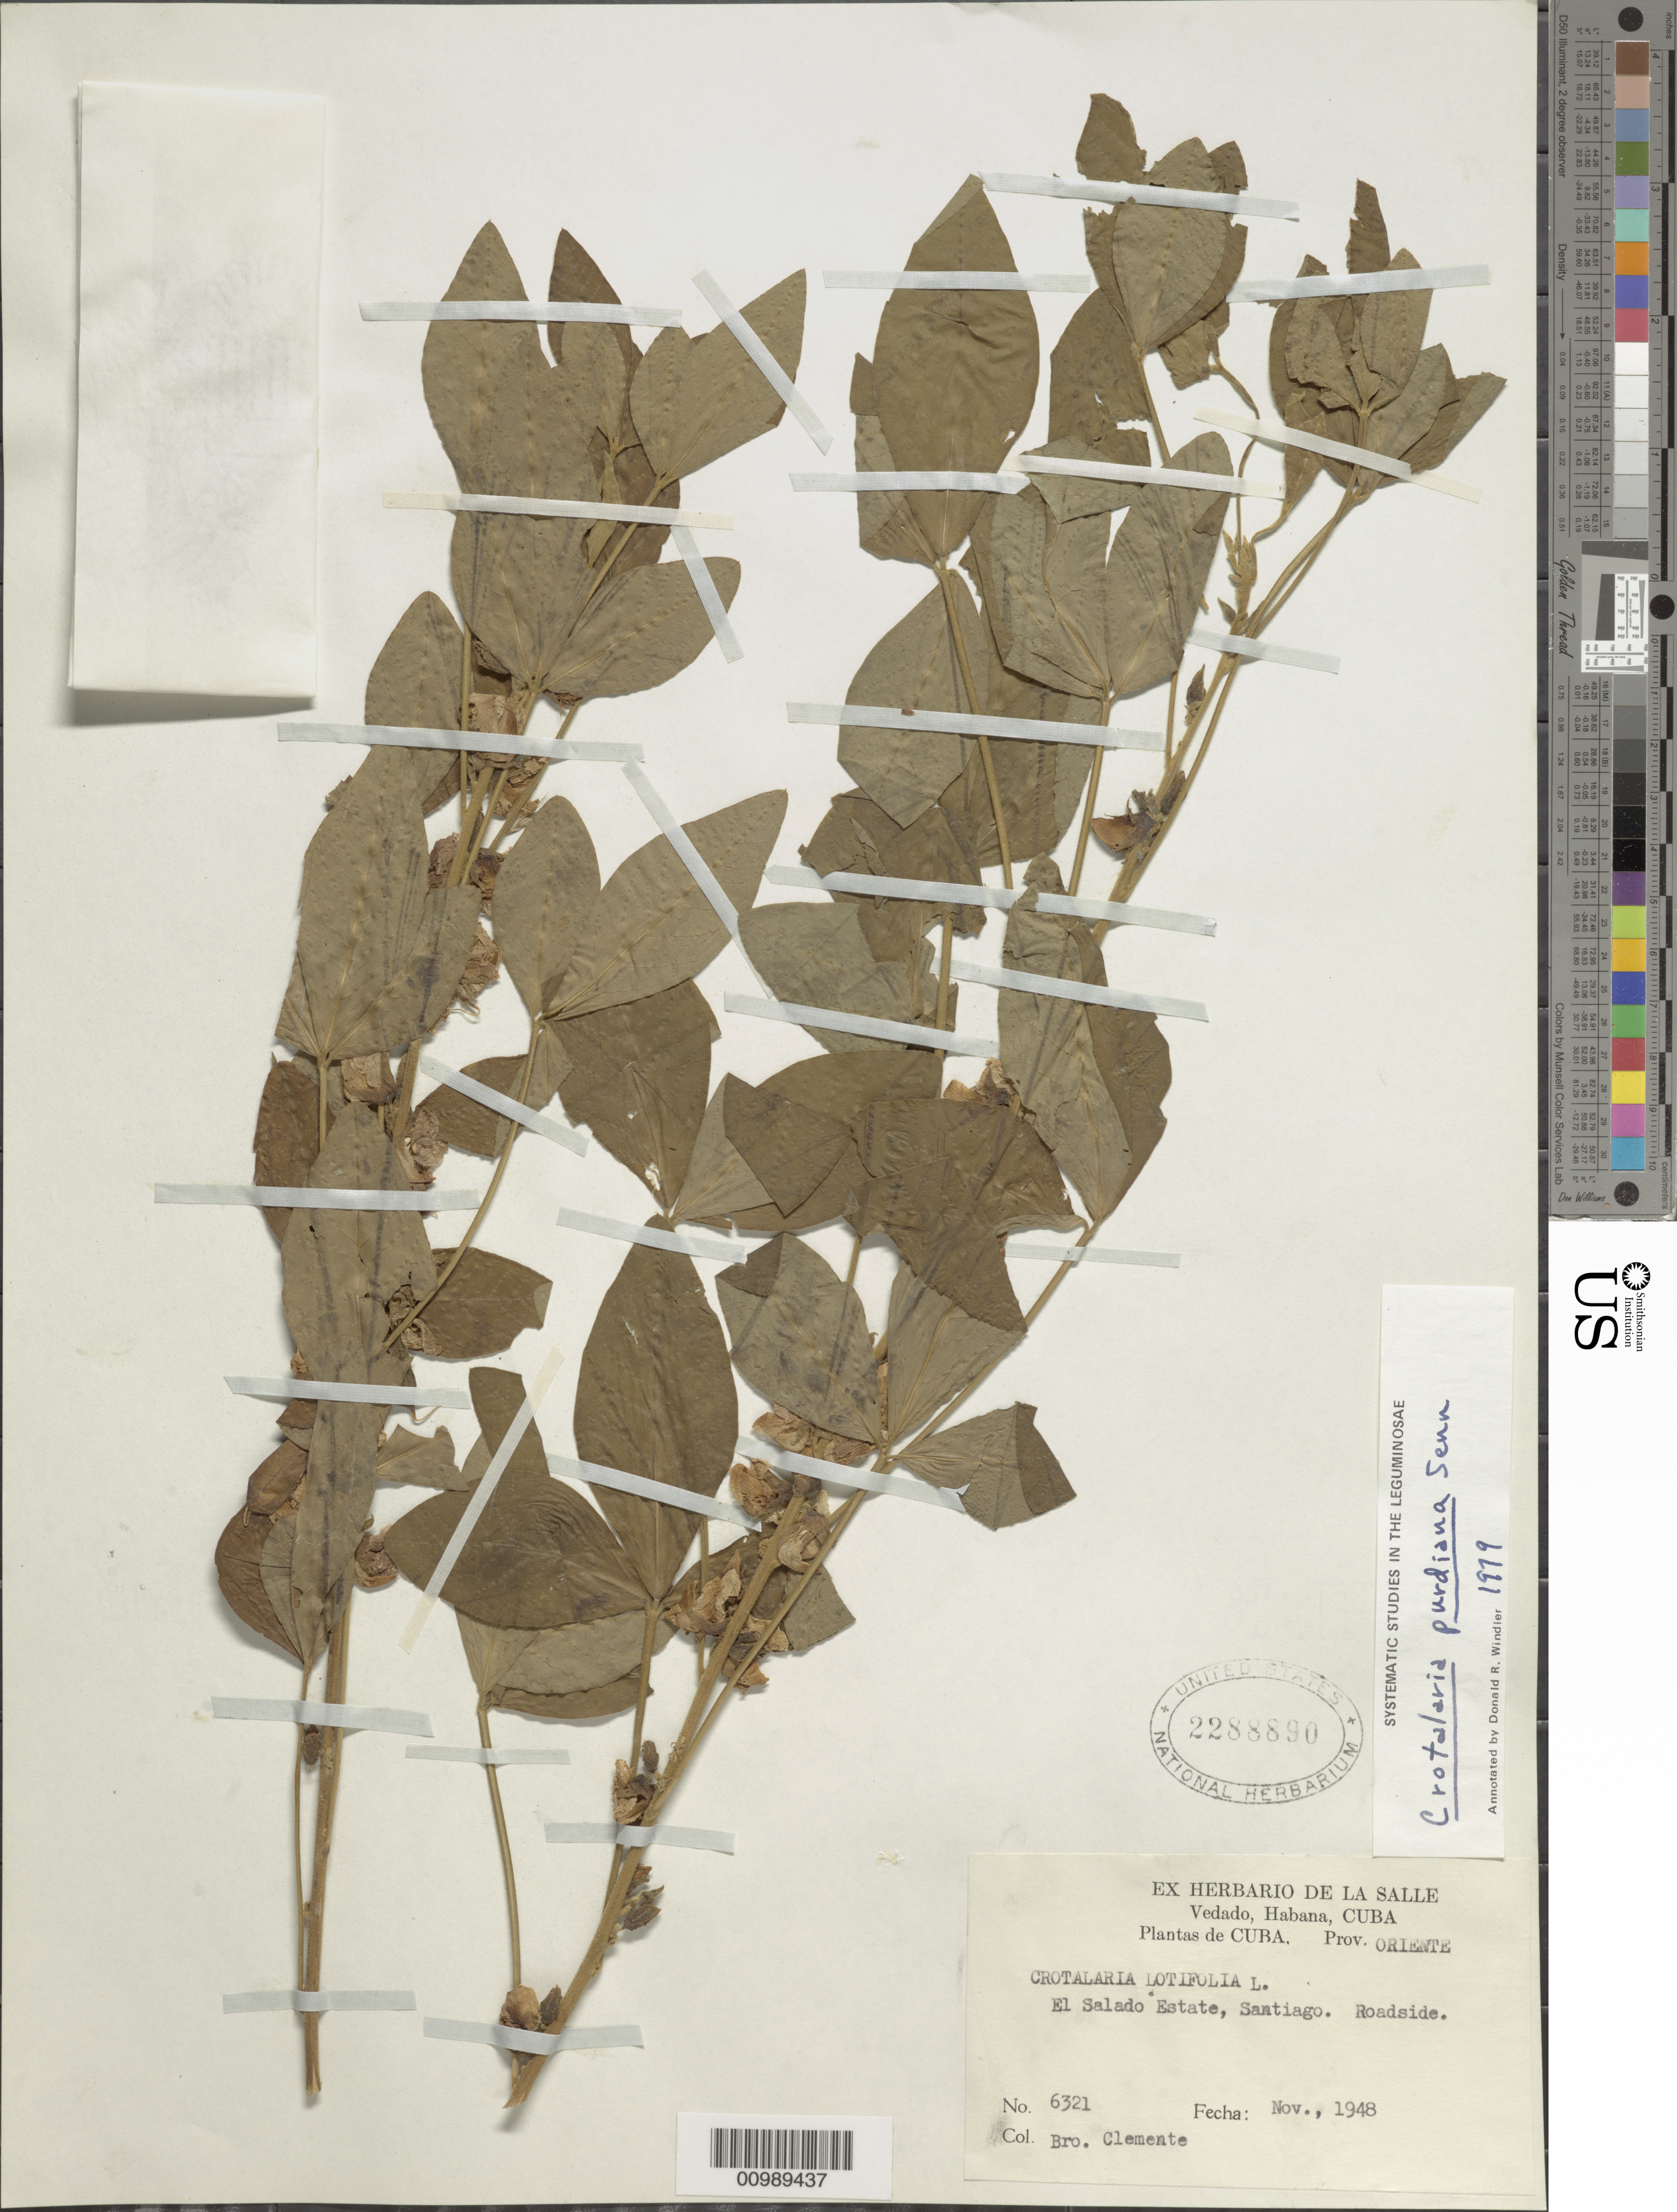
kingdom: Plantae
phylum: Tracheophyta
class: Magnoliopsida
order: Fabales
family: Fabaceae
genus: Crotalaria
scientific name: Crotalaria purdiana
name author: H. Senn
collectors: Bro. Clemente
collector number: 6321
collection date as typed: Nov 1948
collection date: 1948-11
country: Cuba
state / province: Santiago de Cuba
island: Cuba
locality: El Salado Estate, Santiago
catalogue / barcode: US 2288890